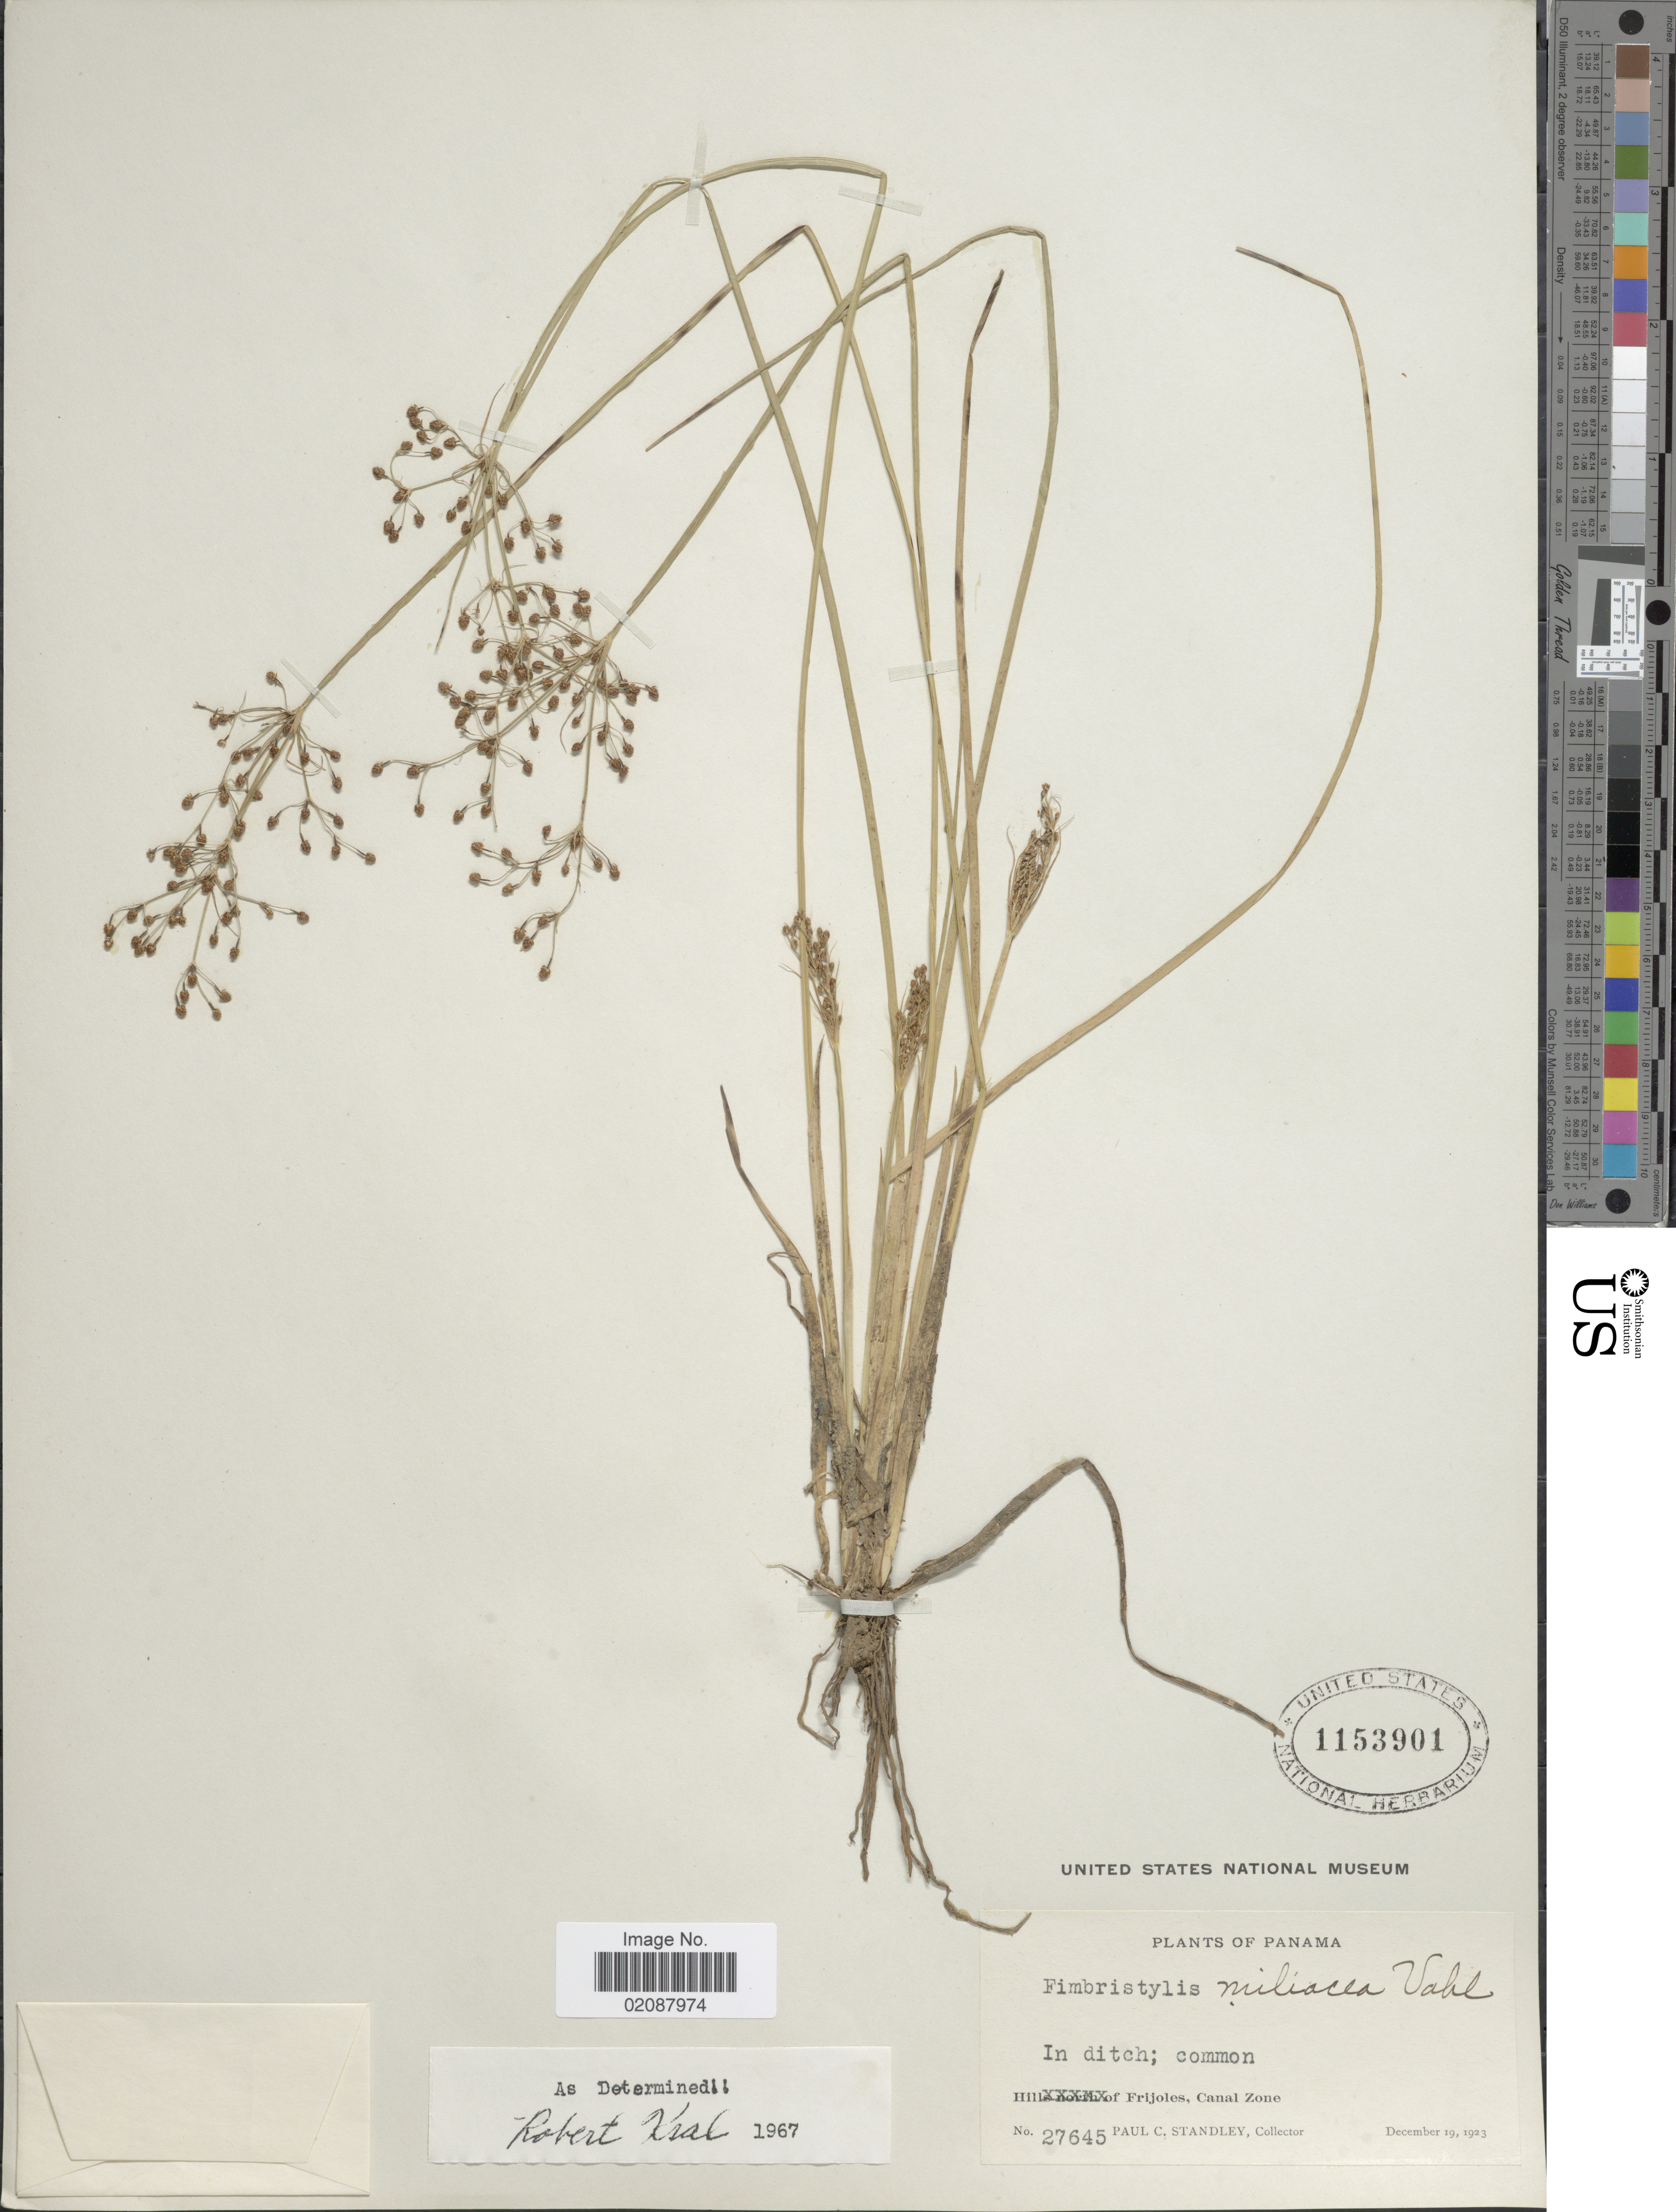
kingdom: Plantae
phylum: Tracheophyta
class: Liliopsida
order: Poales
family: Cyperaceae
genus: Fimbristylis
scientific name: Fimbristylis littoralis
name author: Gaudich.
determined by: Strong, M. T., (US), Smithsonian Institution - National Museum of Natural History (UNITED STATES)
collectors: P. C. Standley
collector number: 27645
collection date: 1923-12-19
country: Panama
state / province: Colón / Panamá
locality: Hill of Frijoles, Canal Zone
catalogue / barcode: US 1153901